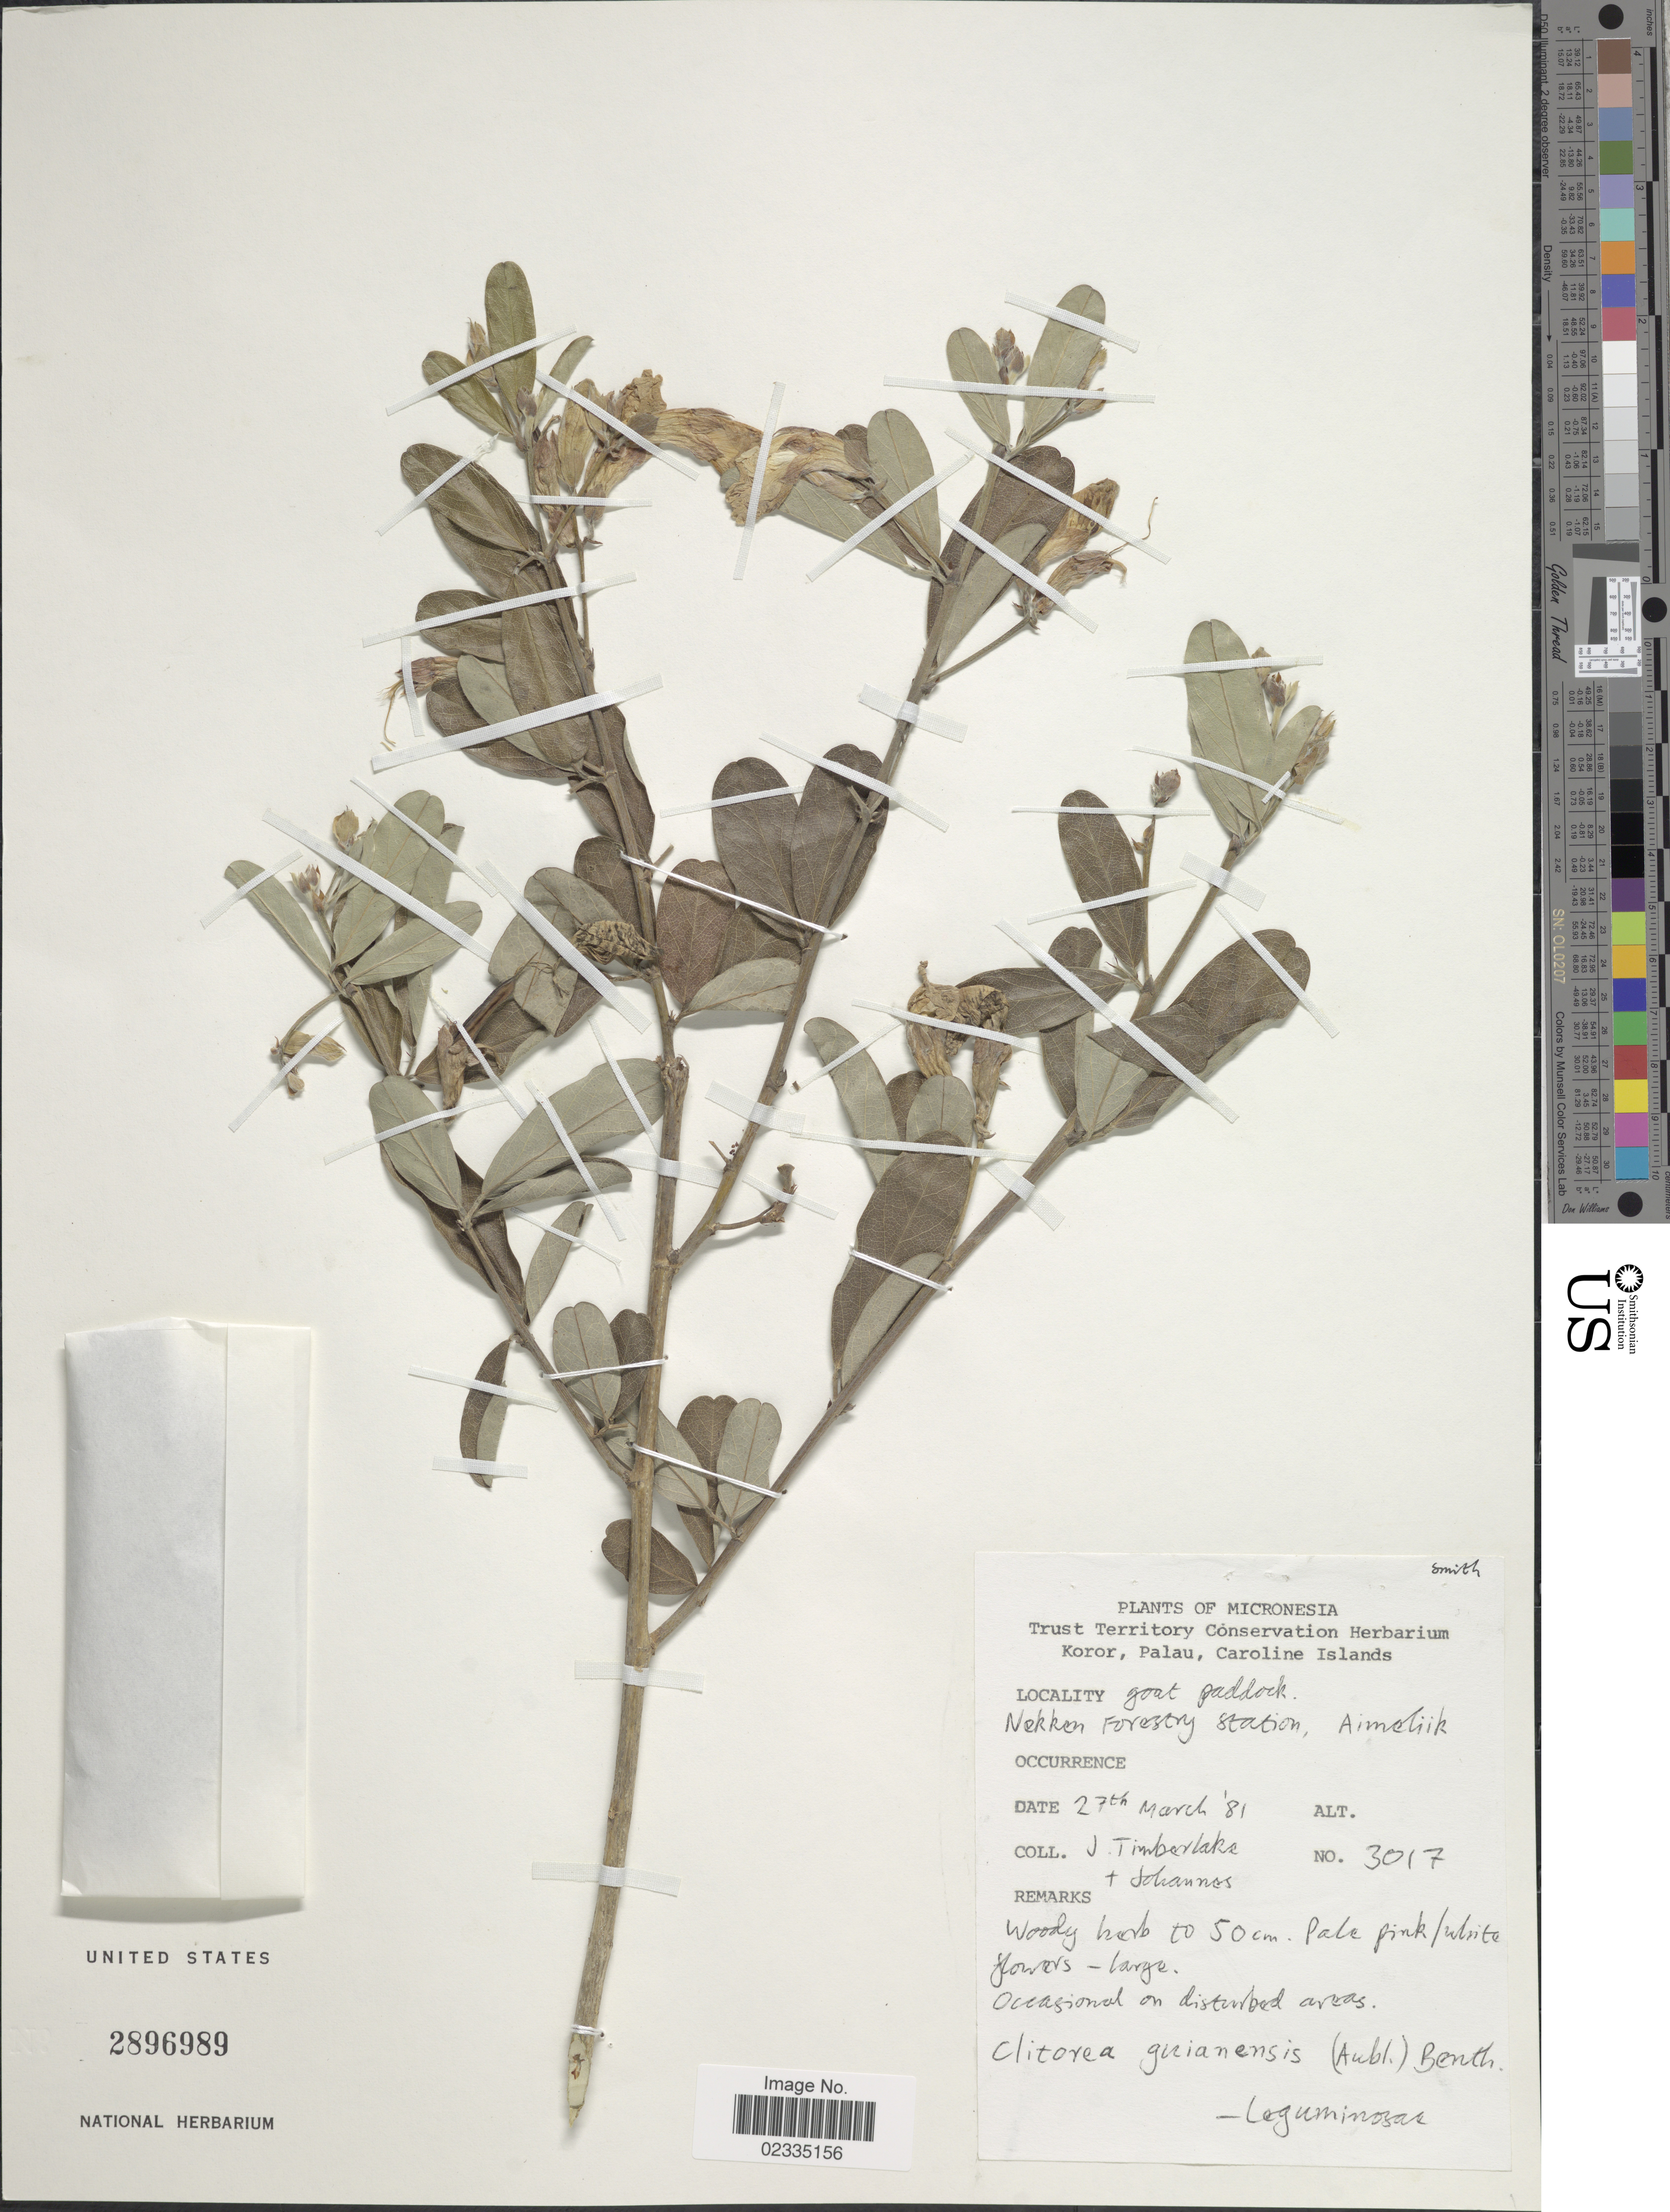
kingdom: Plantae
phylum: Tracheophyta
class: Magnoliopsida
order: Fabales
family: Fabaceae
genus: Clitoria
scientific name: Clitoria cajanifolia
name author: Benth.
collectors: J. Timberlake & -. Johannes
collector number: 3017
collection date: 1981-03-27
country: Palau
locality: Micronesia, goat paddock, Nekken Forestry Station, Aimeliik.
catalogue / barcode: US 2896989